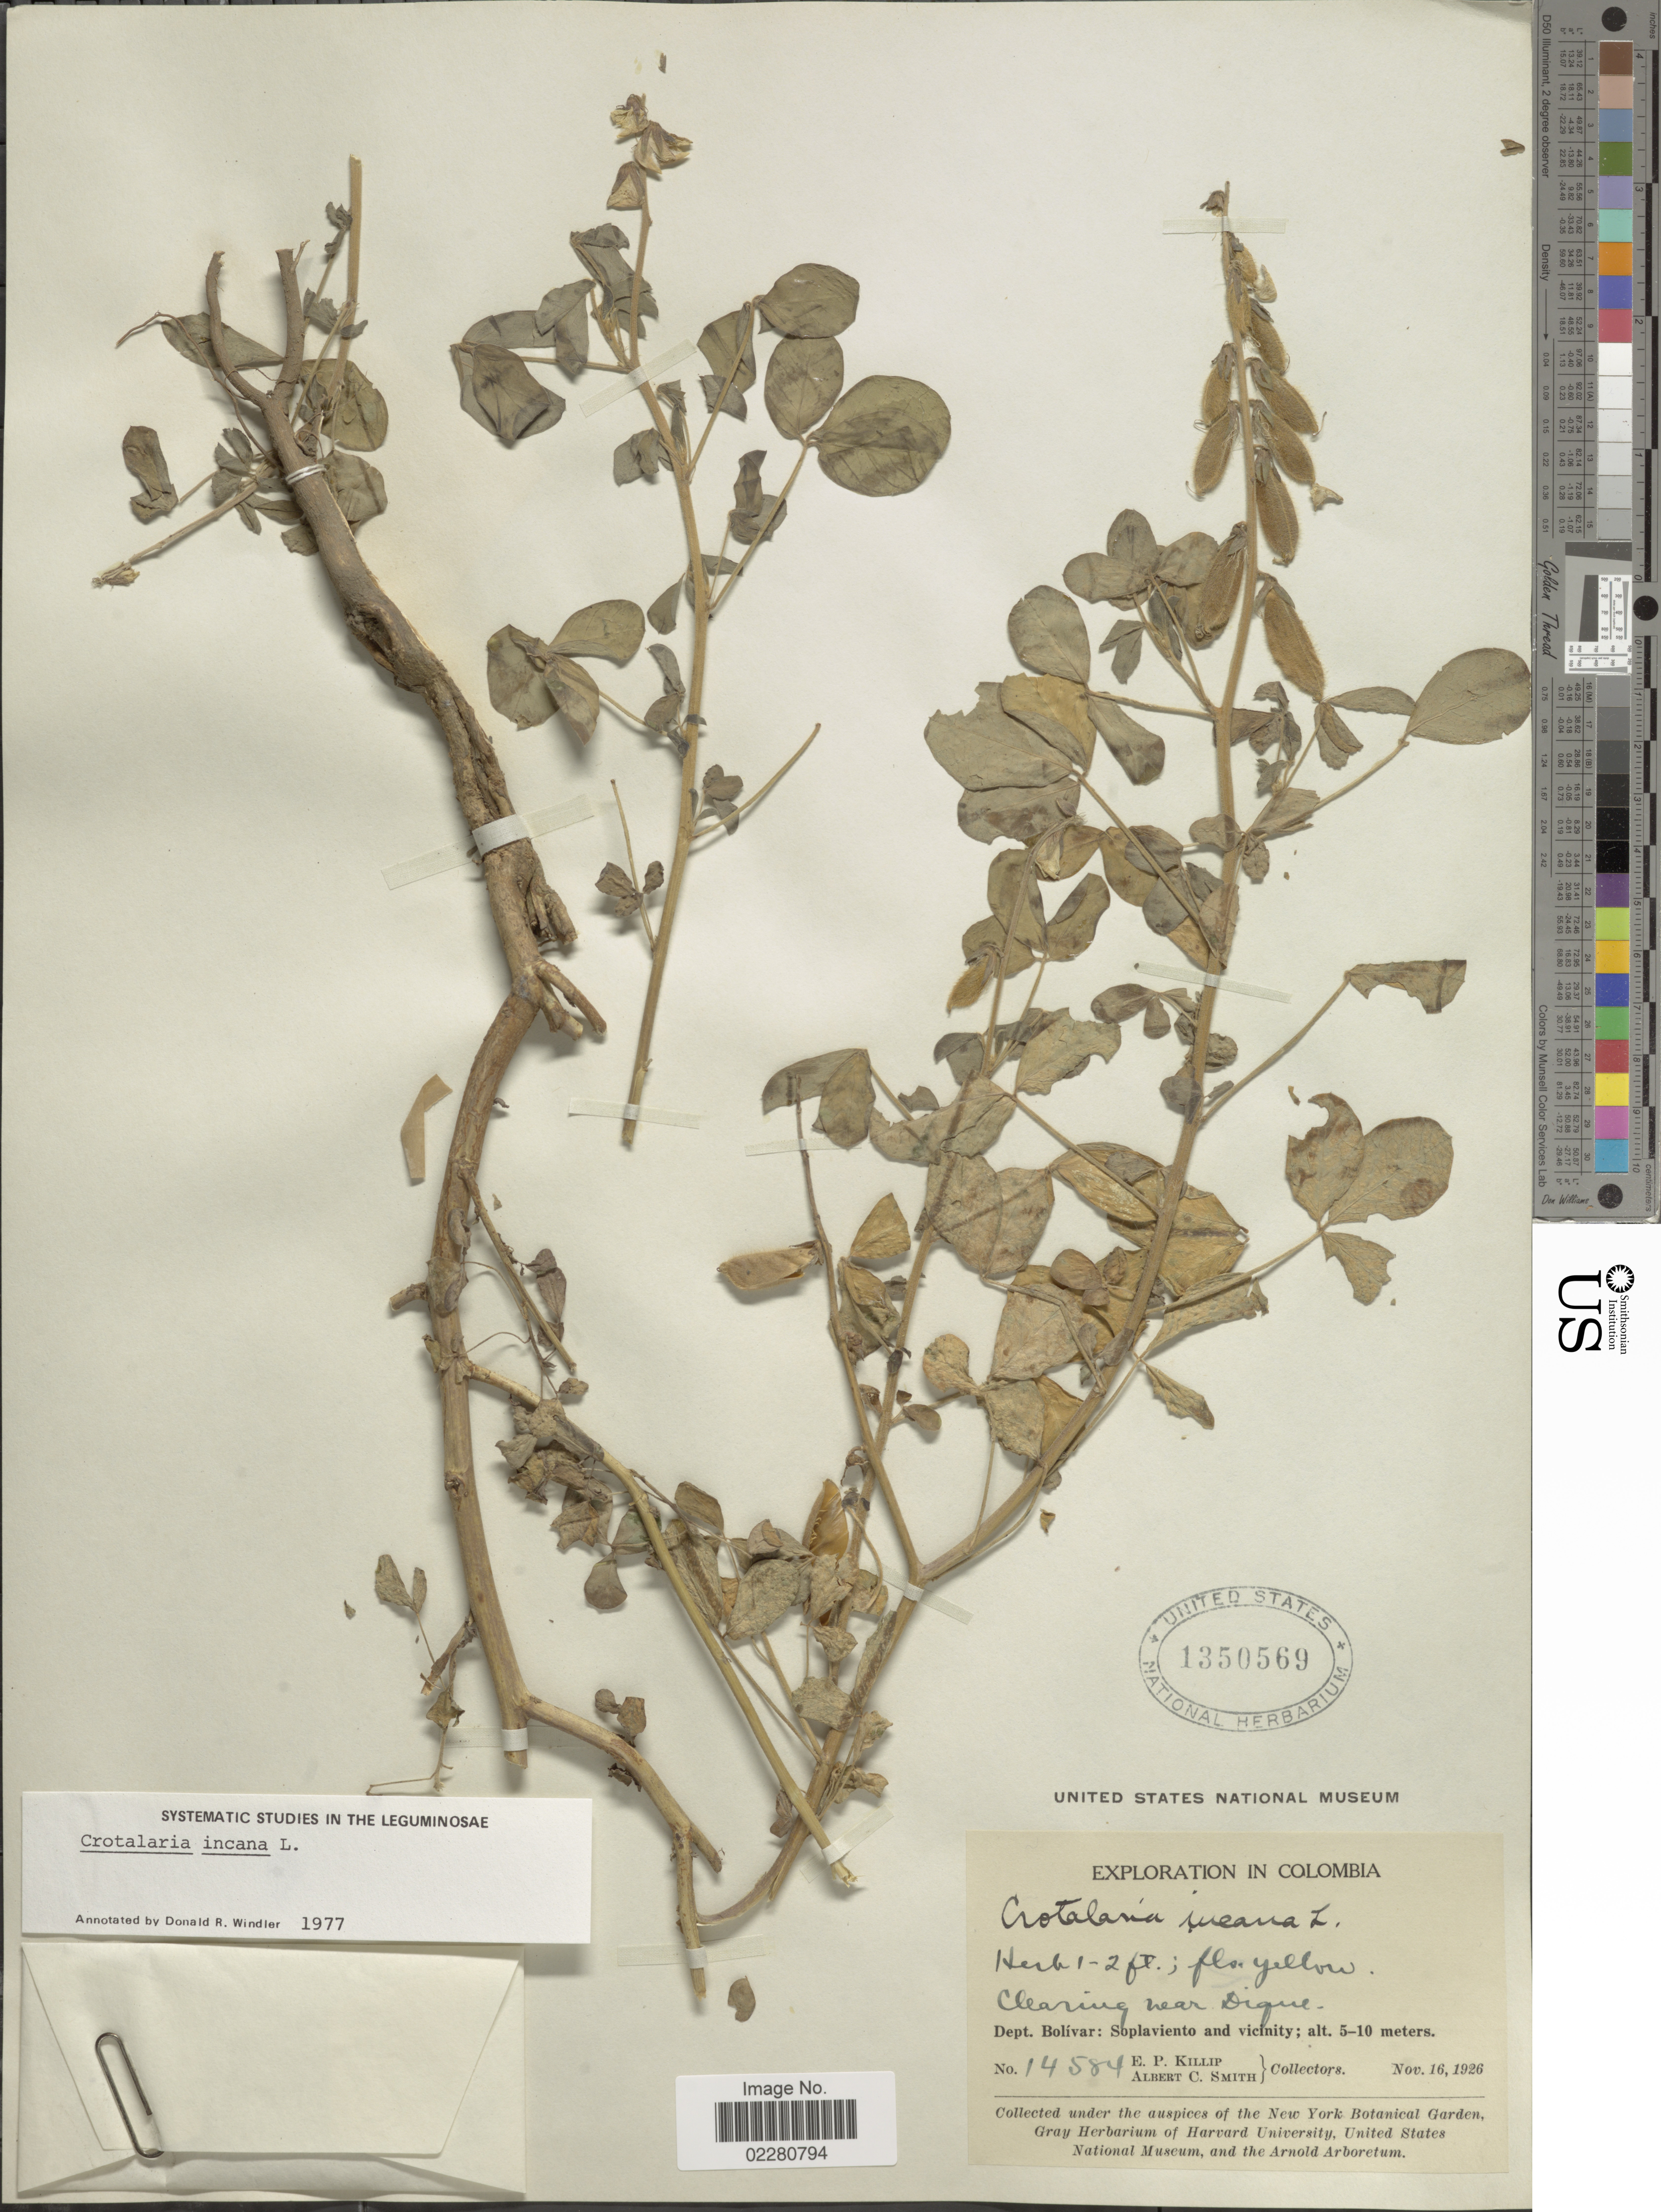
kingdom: Plantae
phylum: Tracheophyta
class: Magnoliopsida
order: Fabales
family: Fabaceae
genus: Crotalaria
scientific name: Crotalaria incana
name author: L.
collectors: E. P. Killip & A. C. Smith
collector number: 14584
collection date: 1926-11-16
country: Colombia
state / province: Bolívar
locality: Dept. Bolívar: Soplaviento and vicinity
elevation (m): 5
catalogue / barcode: US 1350569